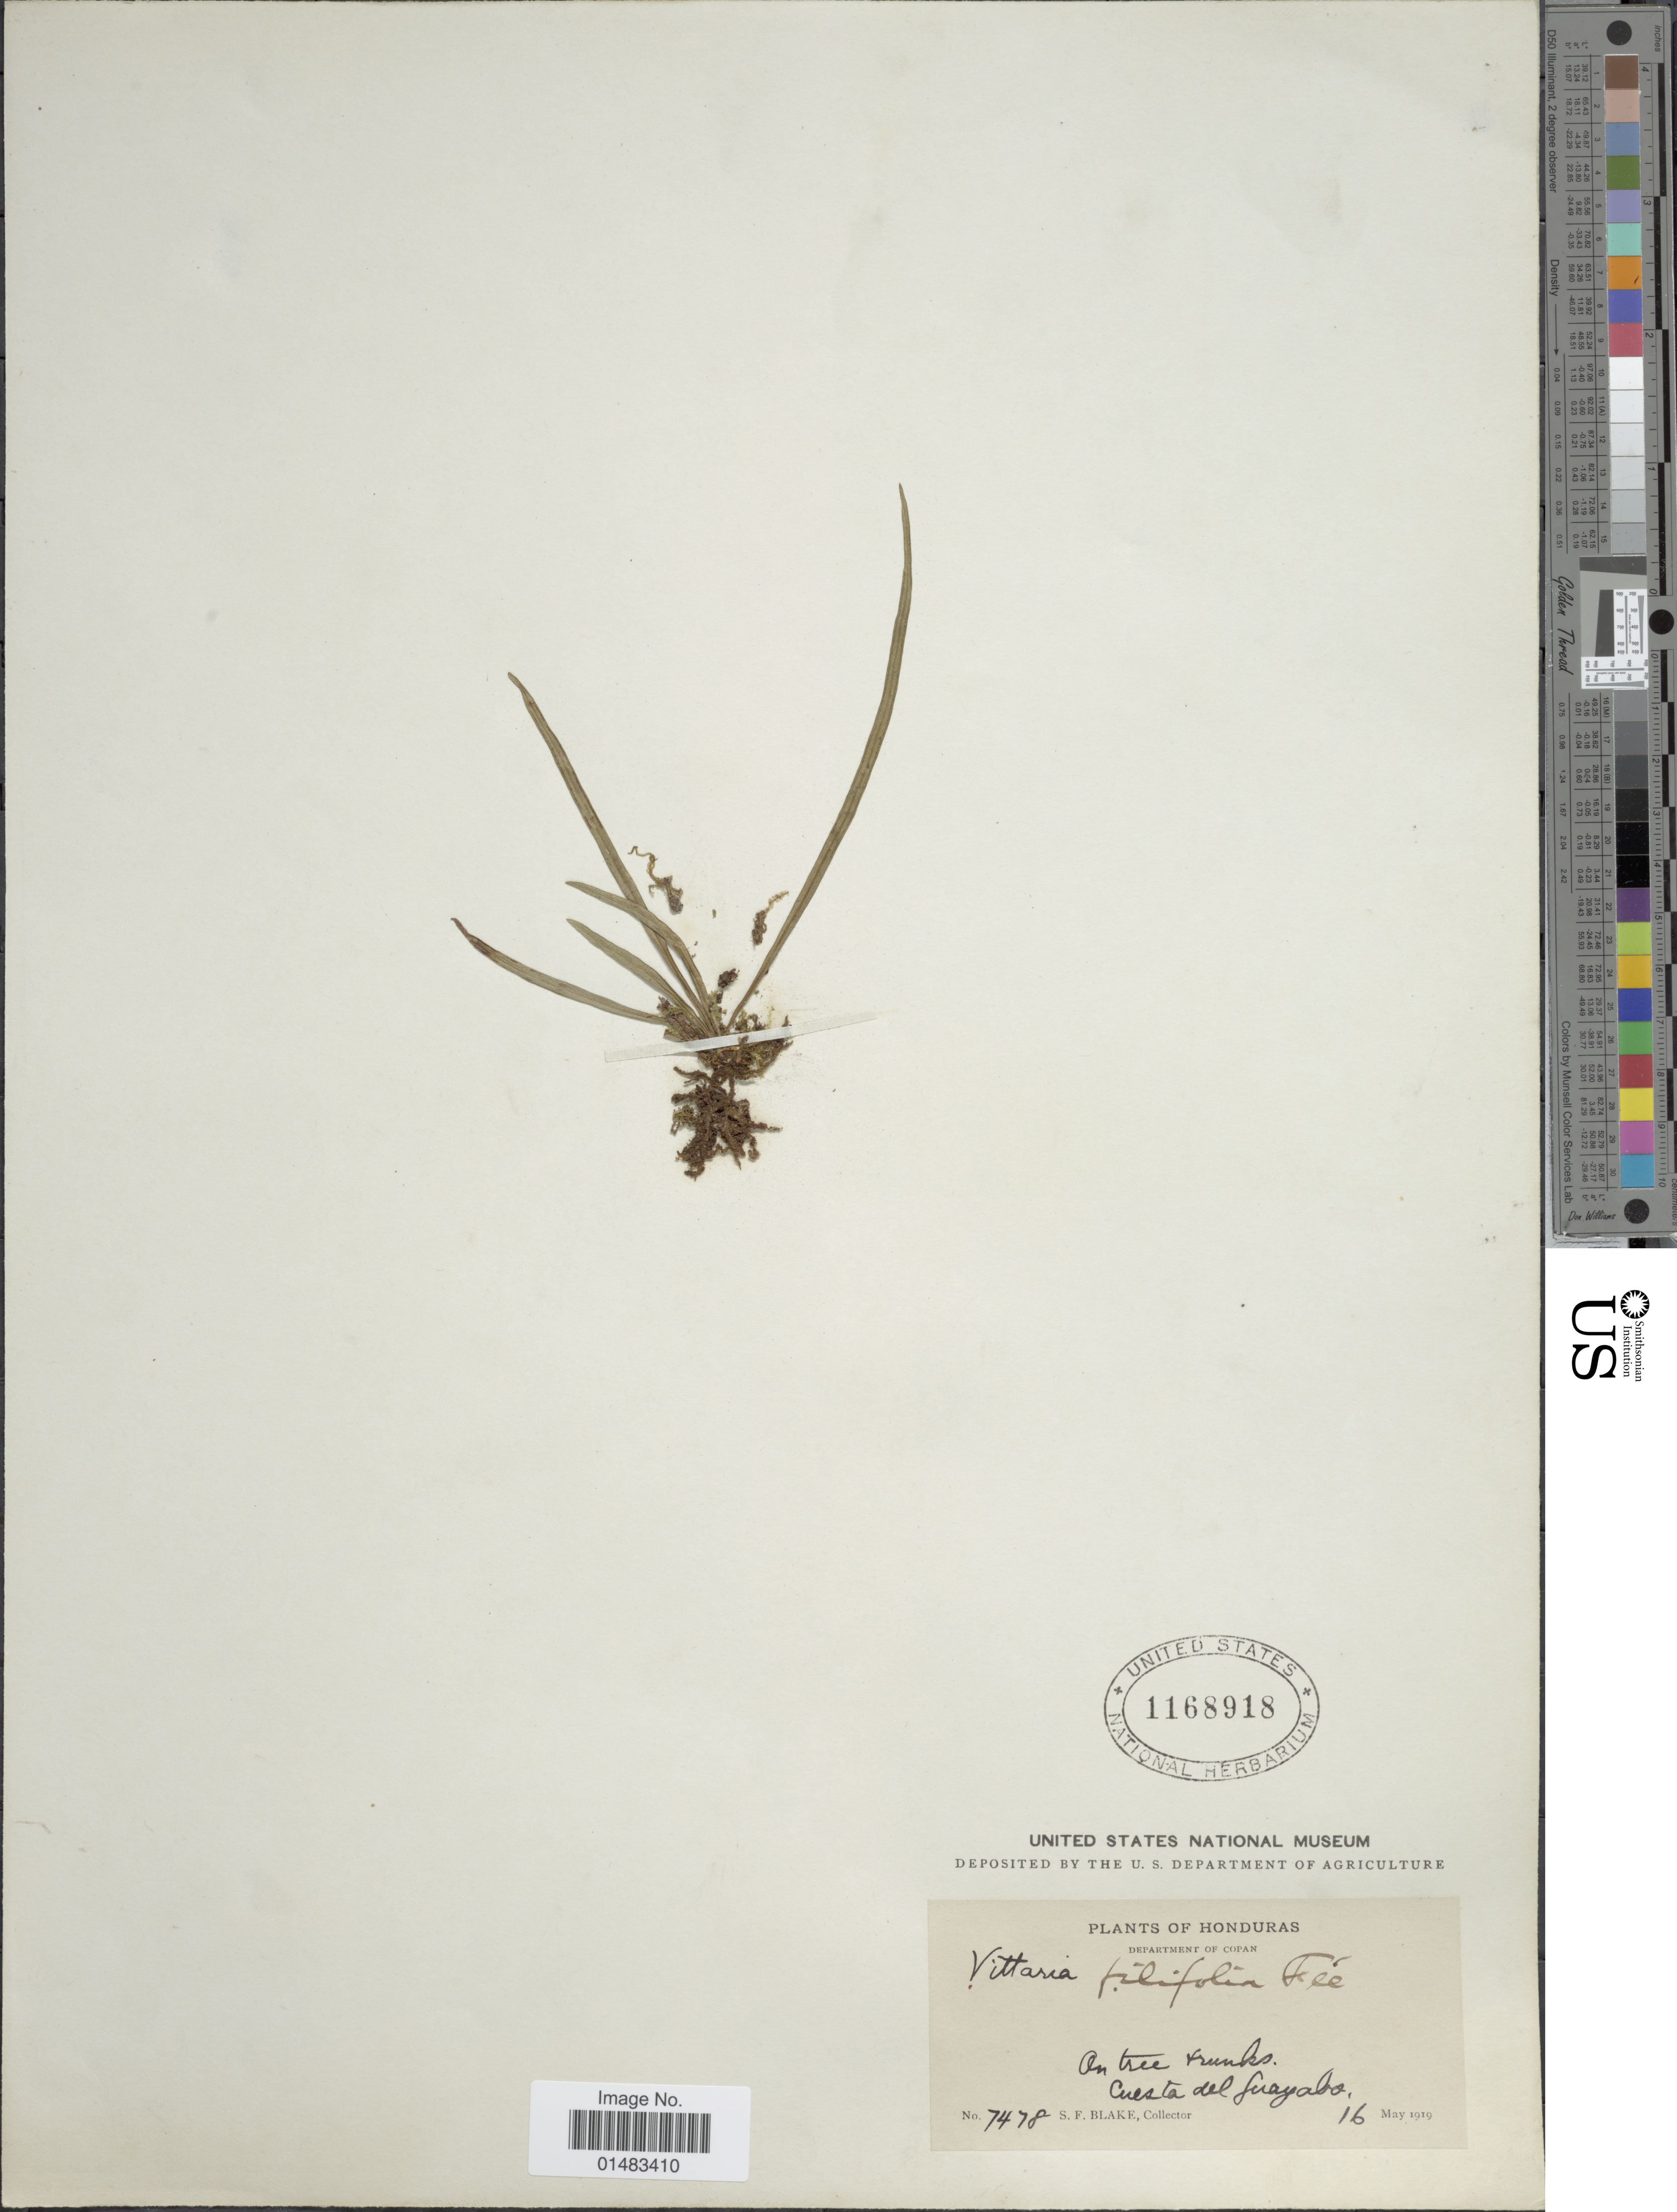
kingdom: Plantae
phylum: Tracheophyta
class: Polypodiopsida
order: Polypodiales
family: Pteridaceae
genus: Vittaria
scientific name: Vittaria filifolia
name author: Fée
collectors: S. Blake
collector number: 7478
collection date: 1919-05-16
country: Honduras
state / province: Copán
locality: Plants of Honduras, Cuesta del Guayabo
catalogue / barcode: US 1168918